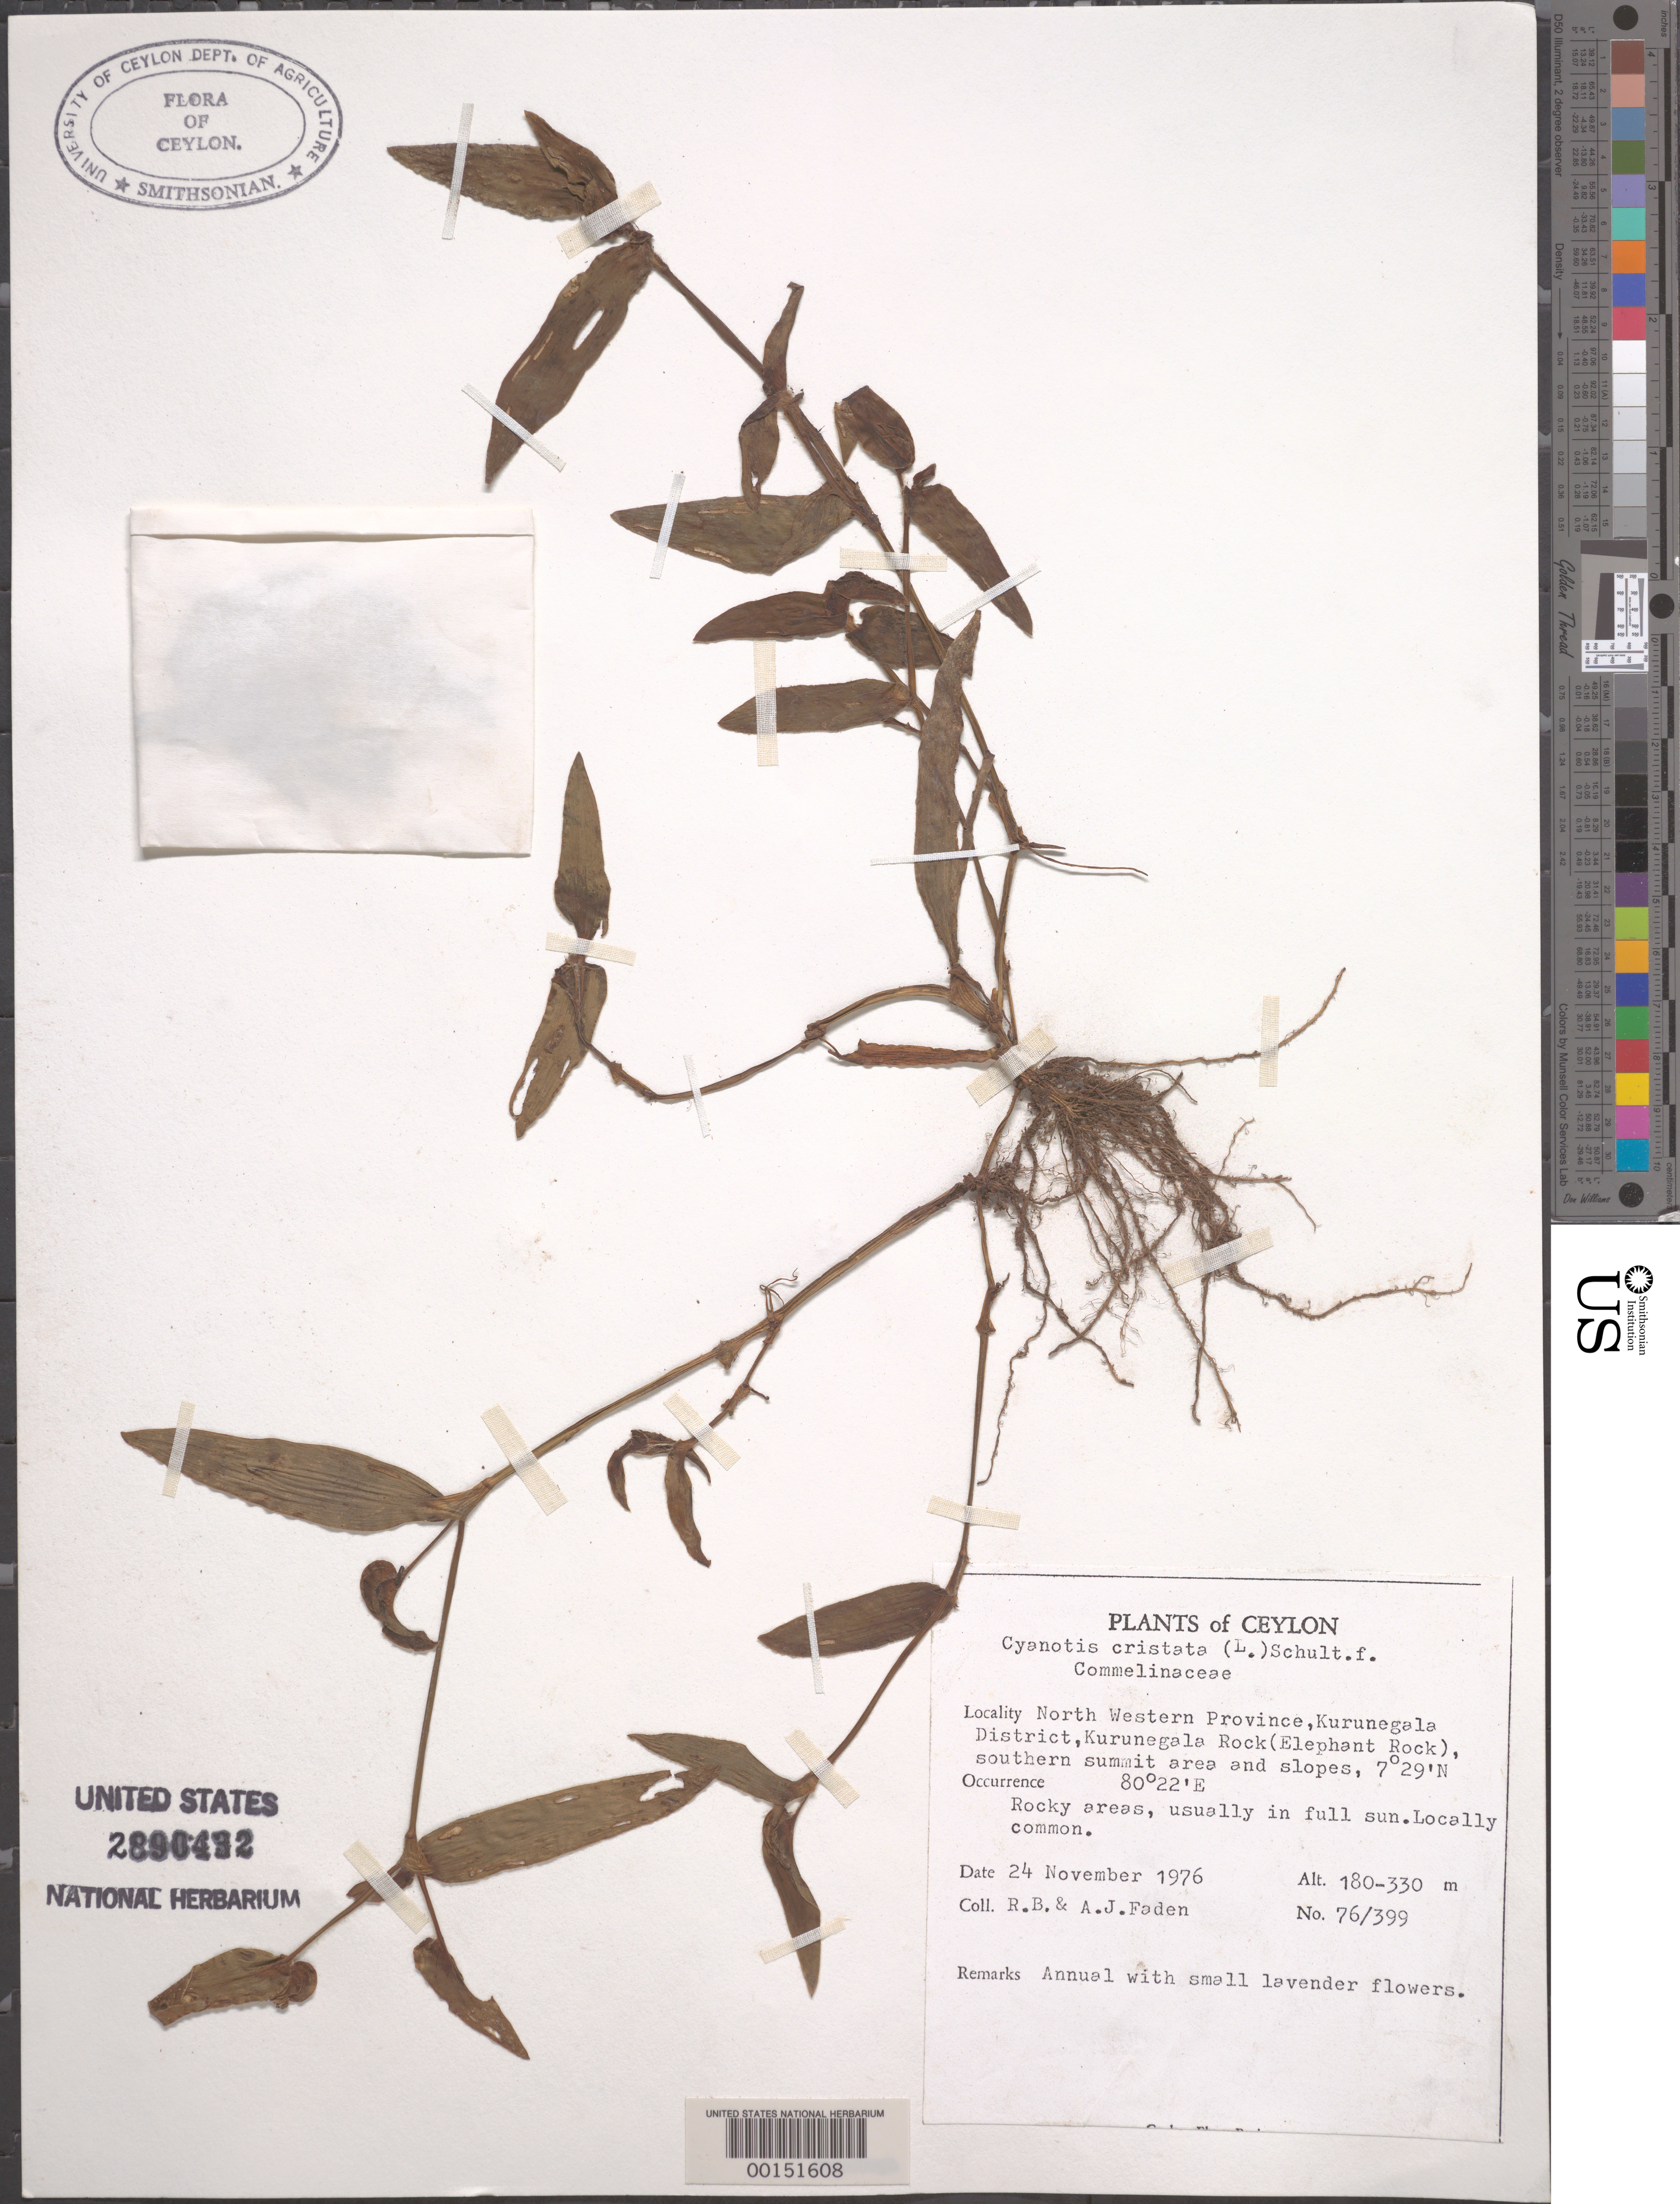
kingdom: Plantae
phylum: Tracheophyta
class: Liliopsida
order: Commelinales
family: Commelinaceae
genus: Cyanotis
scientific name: Cyanotis cristata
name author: (L.) D. Don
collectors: R. B. Faden & A. J. Faden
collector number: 76/399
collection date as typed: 24 Nov 1976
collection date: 1976-11-24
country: Sri Lanka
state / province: North Western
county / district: Kurunegala Dist.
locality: Kurunegala rock (elephant rock), southern summit area and slopes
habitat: Rocky areas, usually in full sun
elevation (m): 180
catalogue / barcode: US 2890432